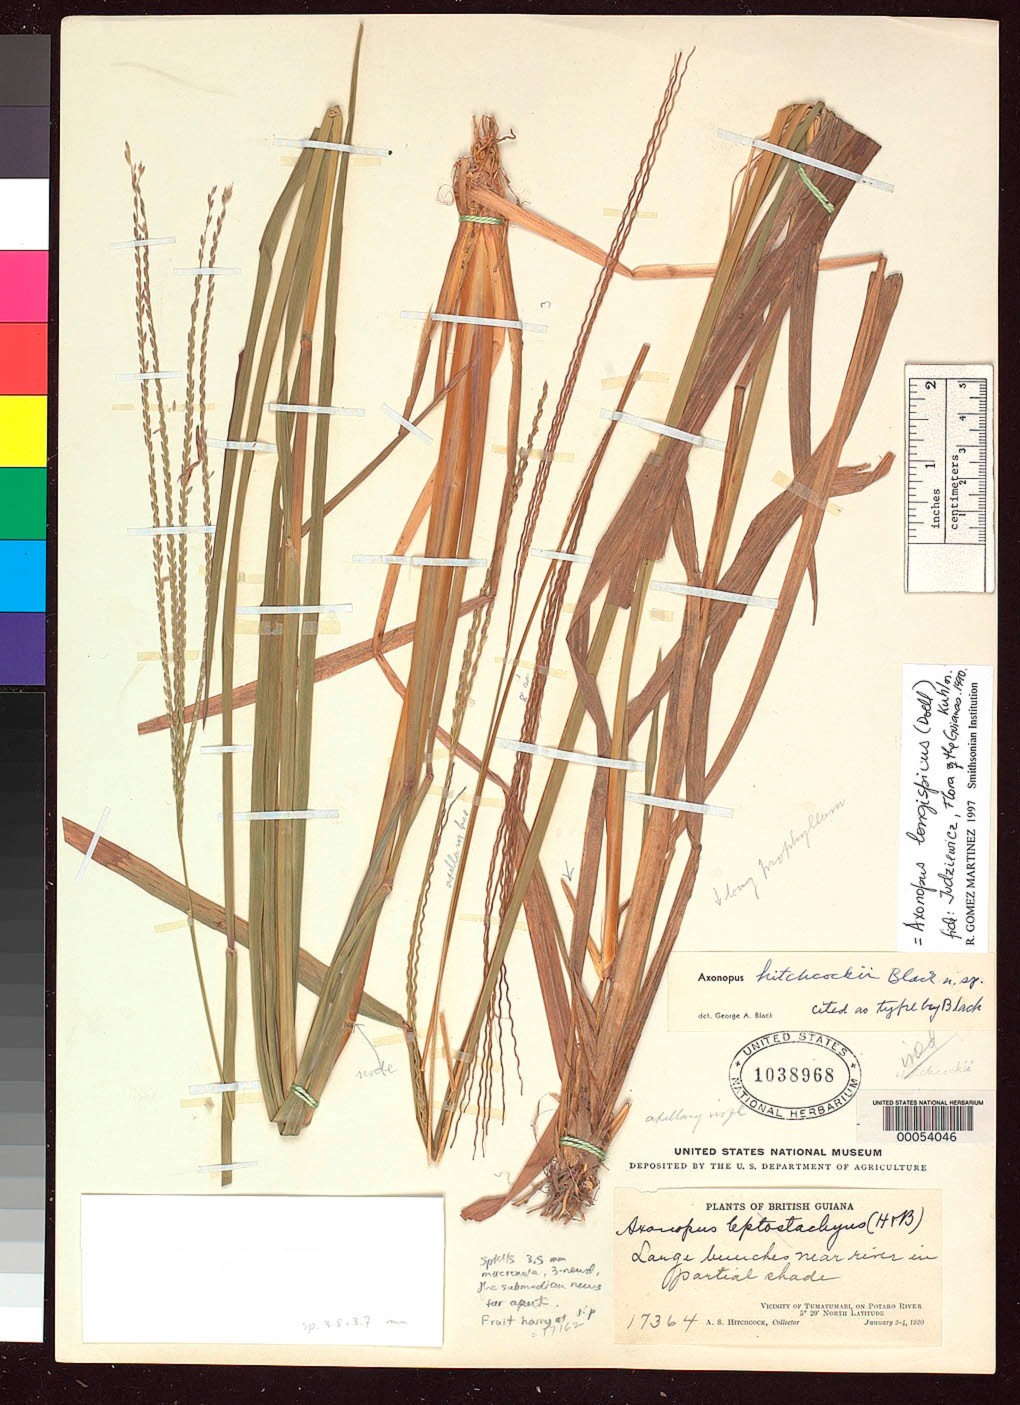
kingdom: Plantae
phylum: Tracheophyta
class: Liliopsida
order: Poales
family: Poaceae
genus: Axonopus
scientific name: Axonopus hitchcockii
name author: G.A. Black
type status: Holotype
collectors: A. S. Hitchcock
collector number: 17364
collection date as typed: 03 Jan 1920 to 04 Jan 1920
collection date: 1920-01-03/1920-01-04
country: Guyana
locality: Vicinity of Tumatumari, Potaro River. (lat/long recorded as: lat=05:20:0:N long=:::)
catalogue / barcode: US 1038968